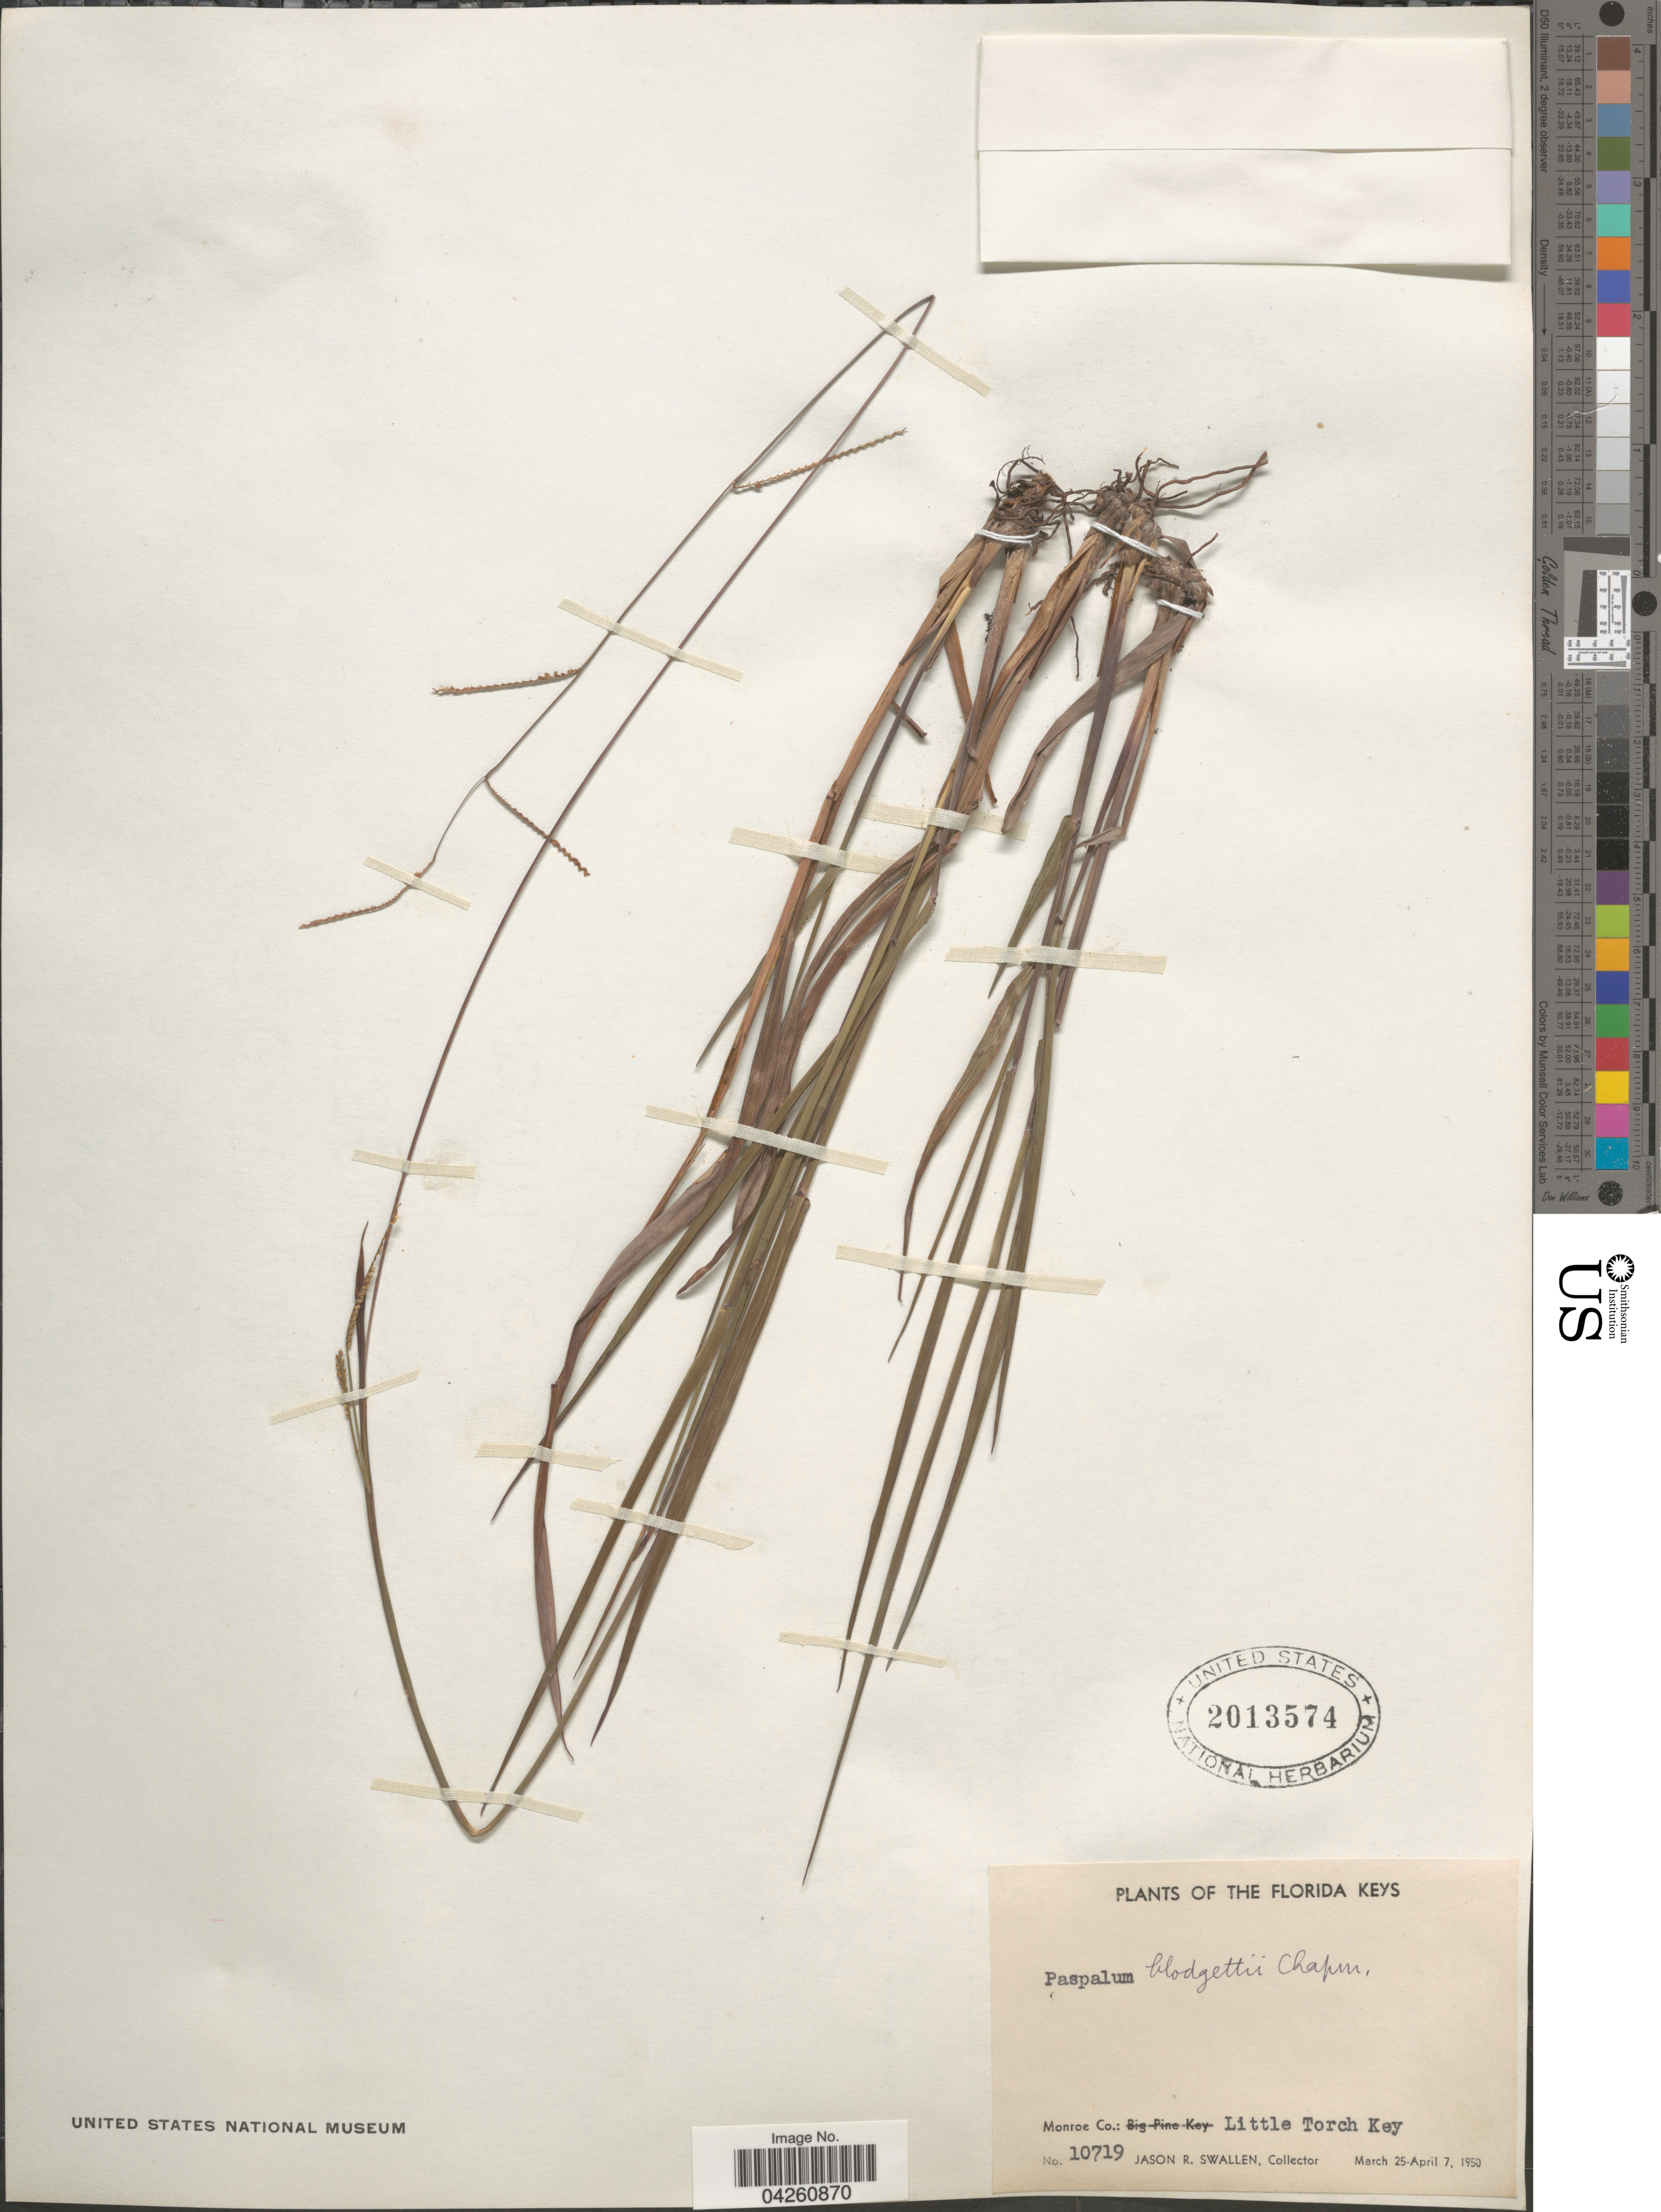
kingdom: Plantae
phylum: Tracheophyta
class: Liliopsida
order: Poales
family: Poaceae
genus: Paspalum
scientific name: Paspalum blodgettii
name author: Chapm.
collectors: J. R. Swallen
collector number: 10719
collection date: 1950-03-25/1950-04-07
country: United States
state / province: Florida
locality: Florida Keys. Monroe Co.: Little Torch Key.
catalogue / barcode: US 2013574